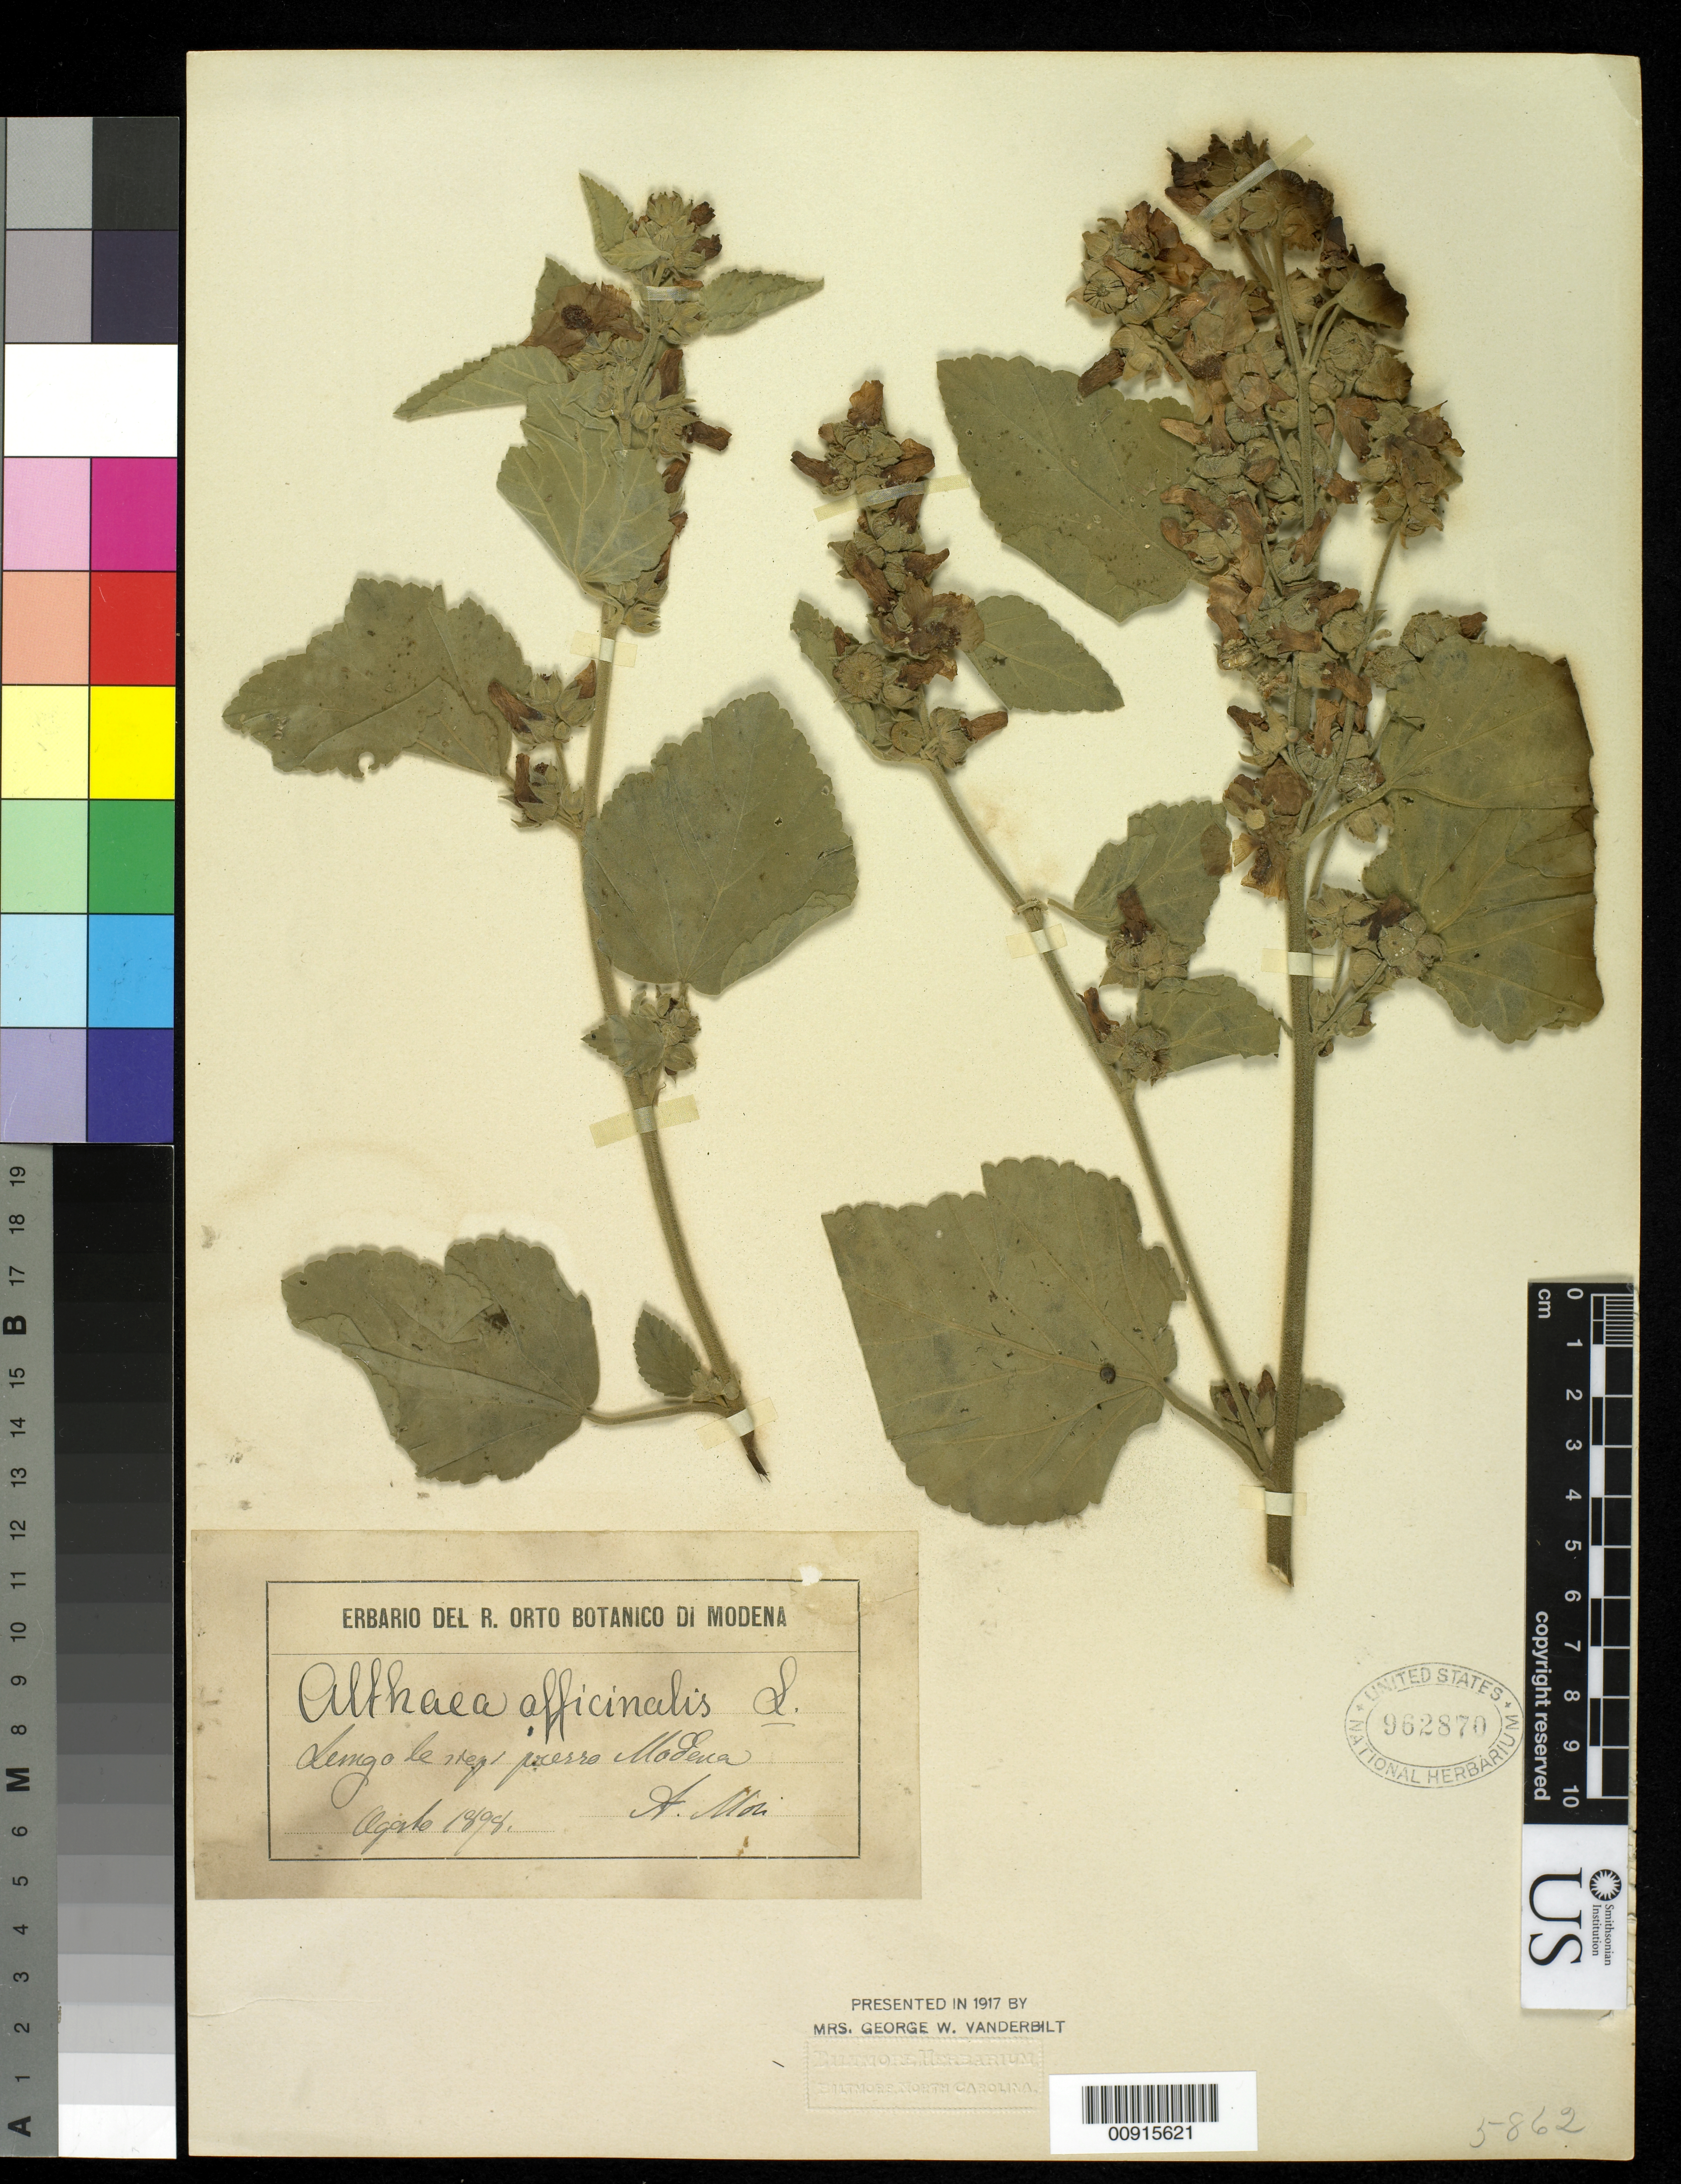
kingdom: Plantae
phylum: Tracheophyta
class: Magnoliopsida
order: Malvales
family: Malvaceae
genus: Althaea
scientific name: Althaea officinalis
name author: L.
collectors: A. Mori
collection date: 1898-08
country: Italy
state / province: Emilia-Romagna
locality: Modena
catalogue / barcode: US 962870